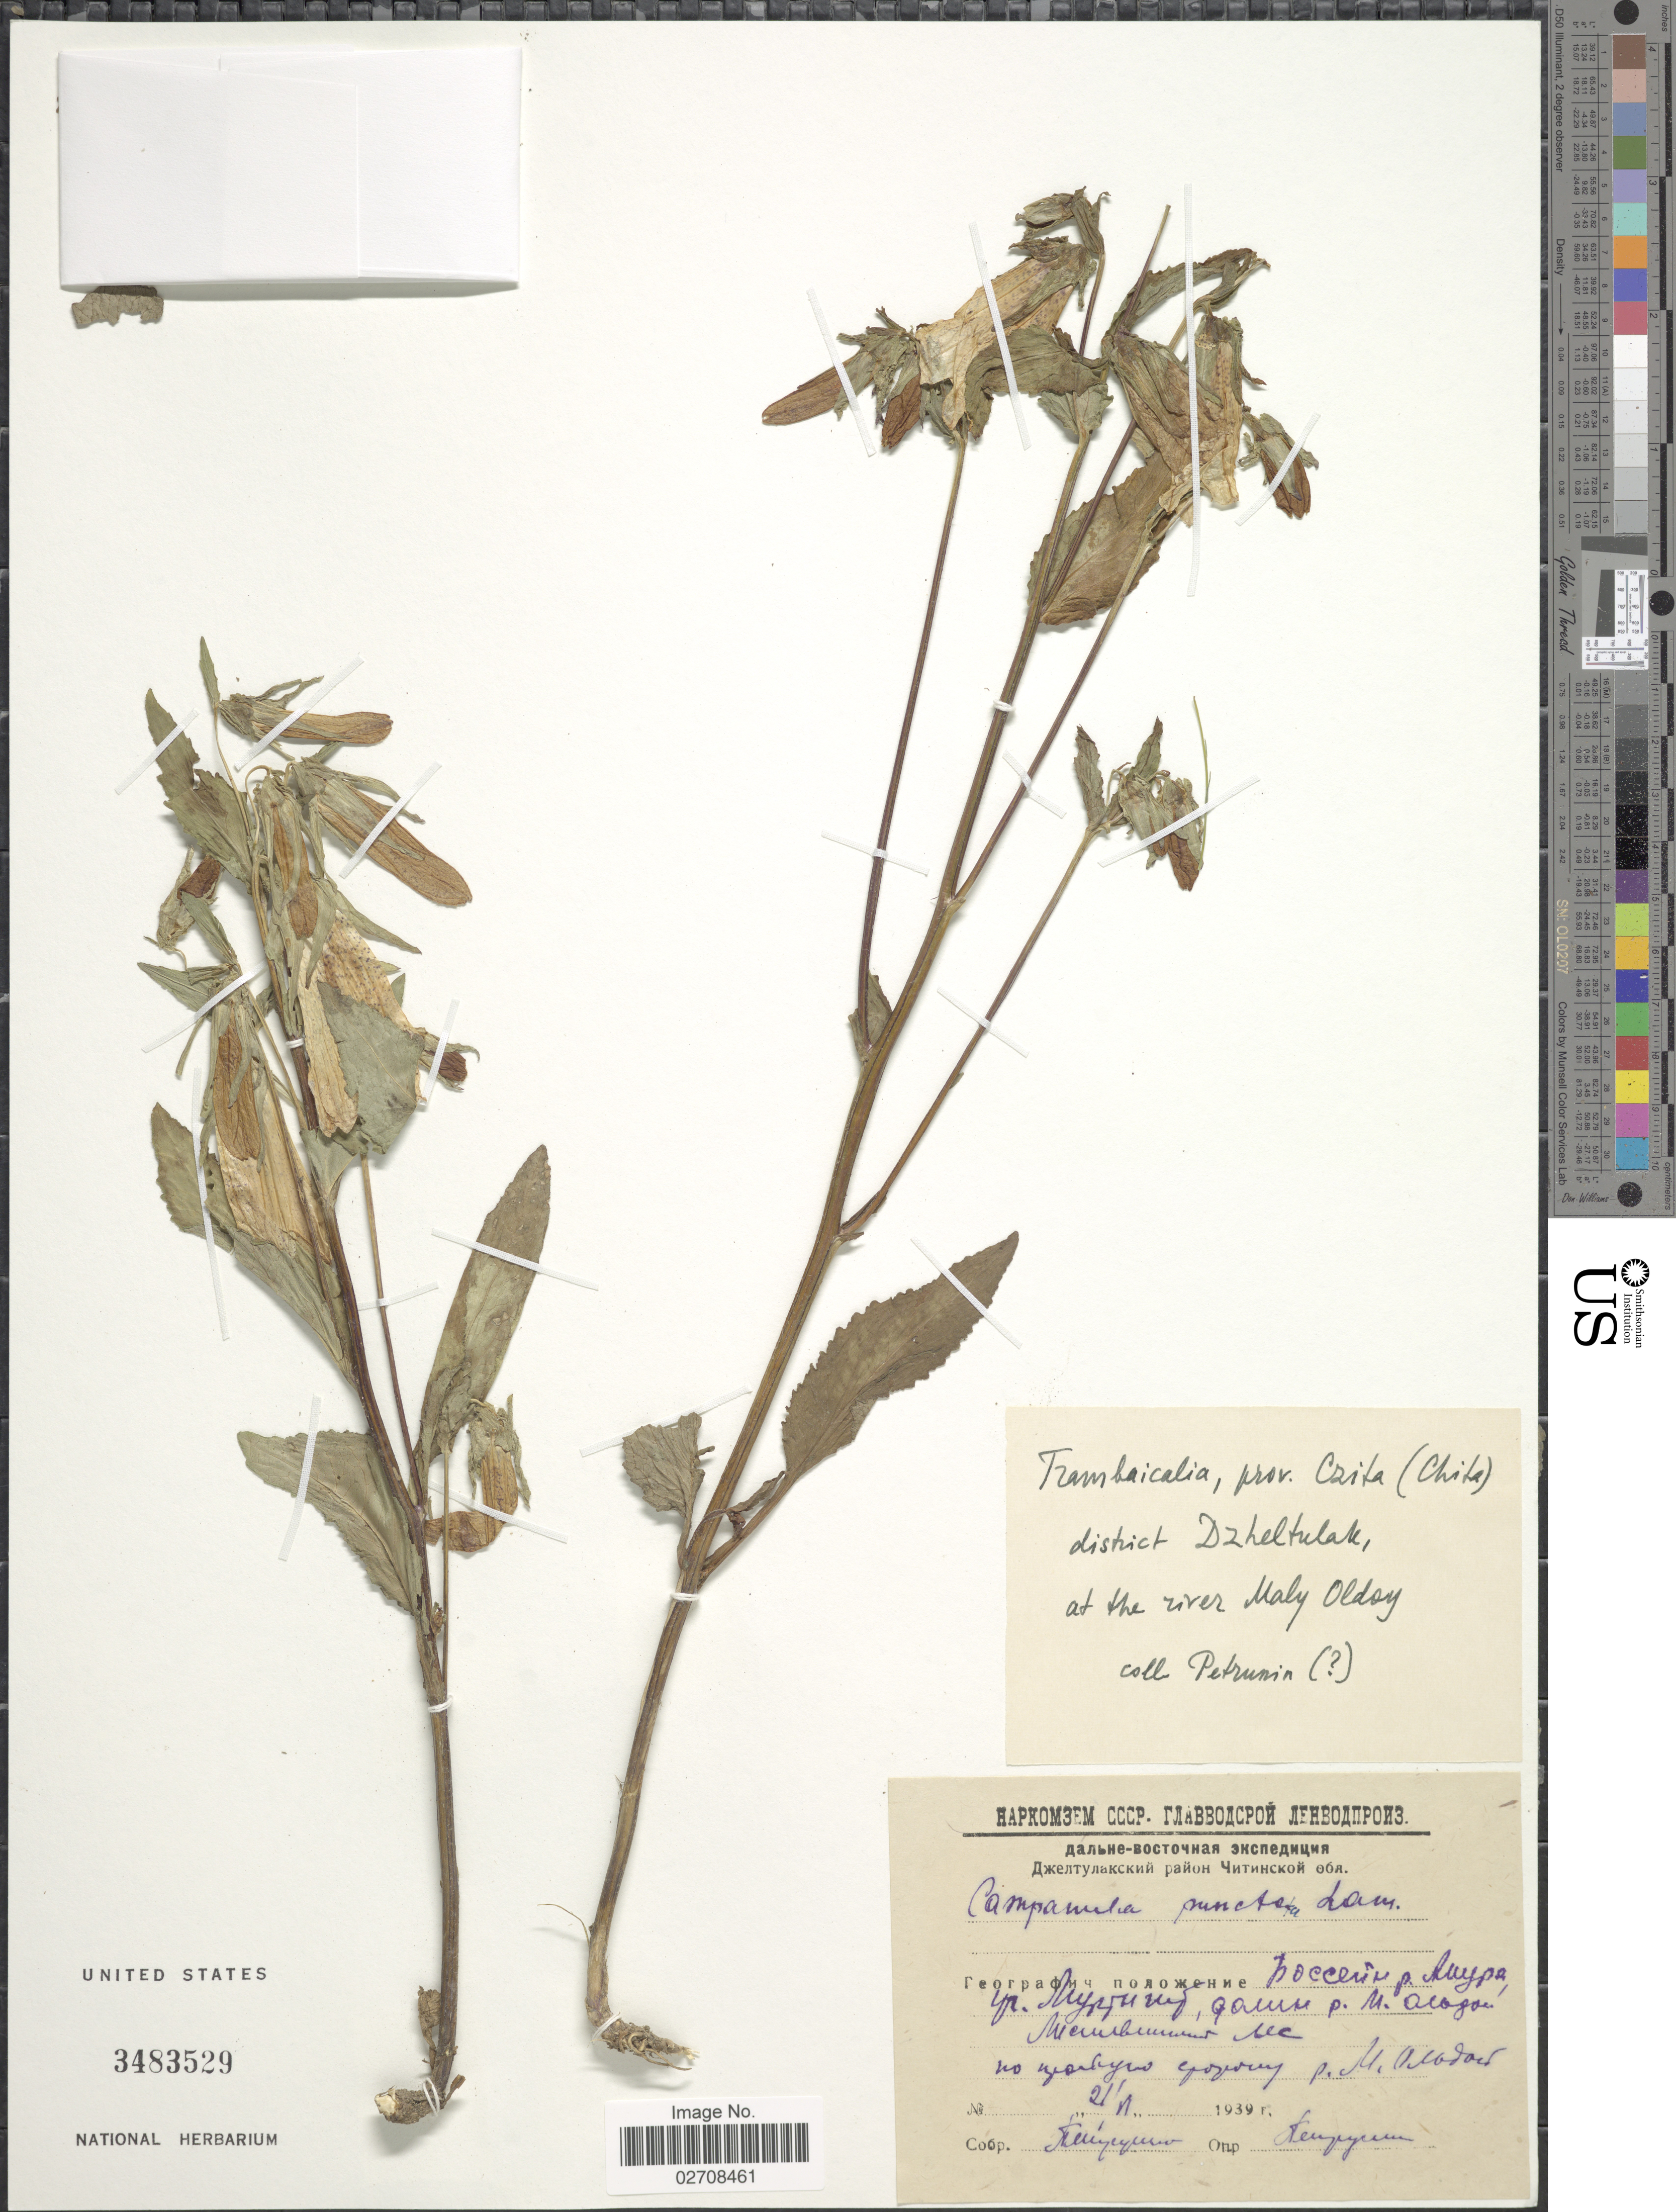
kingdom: Plantae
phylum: Tracheophyta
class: Magnoliopsida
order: Asterales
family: Campanulaceae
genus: Campanula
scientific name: Campanula punctata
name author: Lam.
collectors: Petrunin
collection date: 1939-06-21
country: Russian Federation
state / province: Zabaykalsky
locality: Trambaicalia, prov. Czita(Chita) district Dzheltulak, at the river Maly Oldsey.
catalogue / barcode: US 3483529